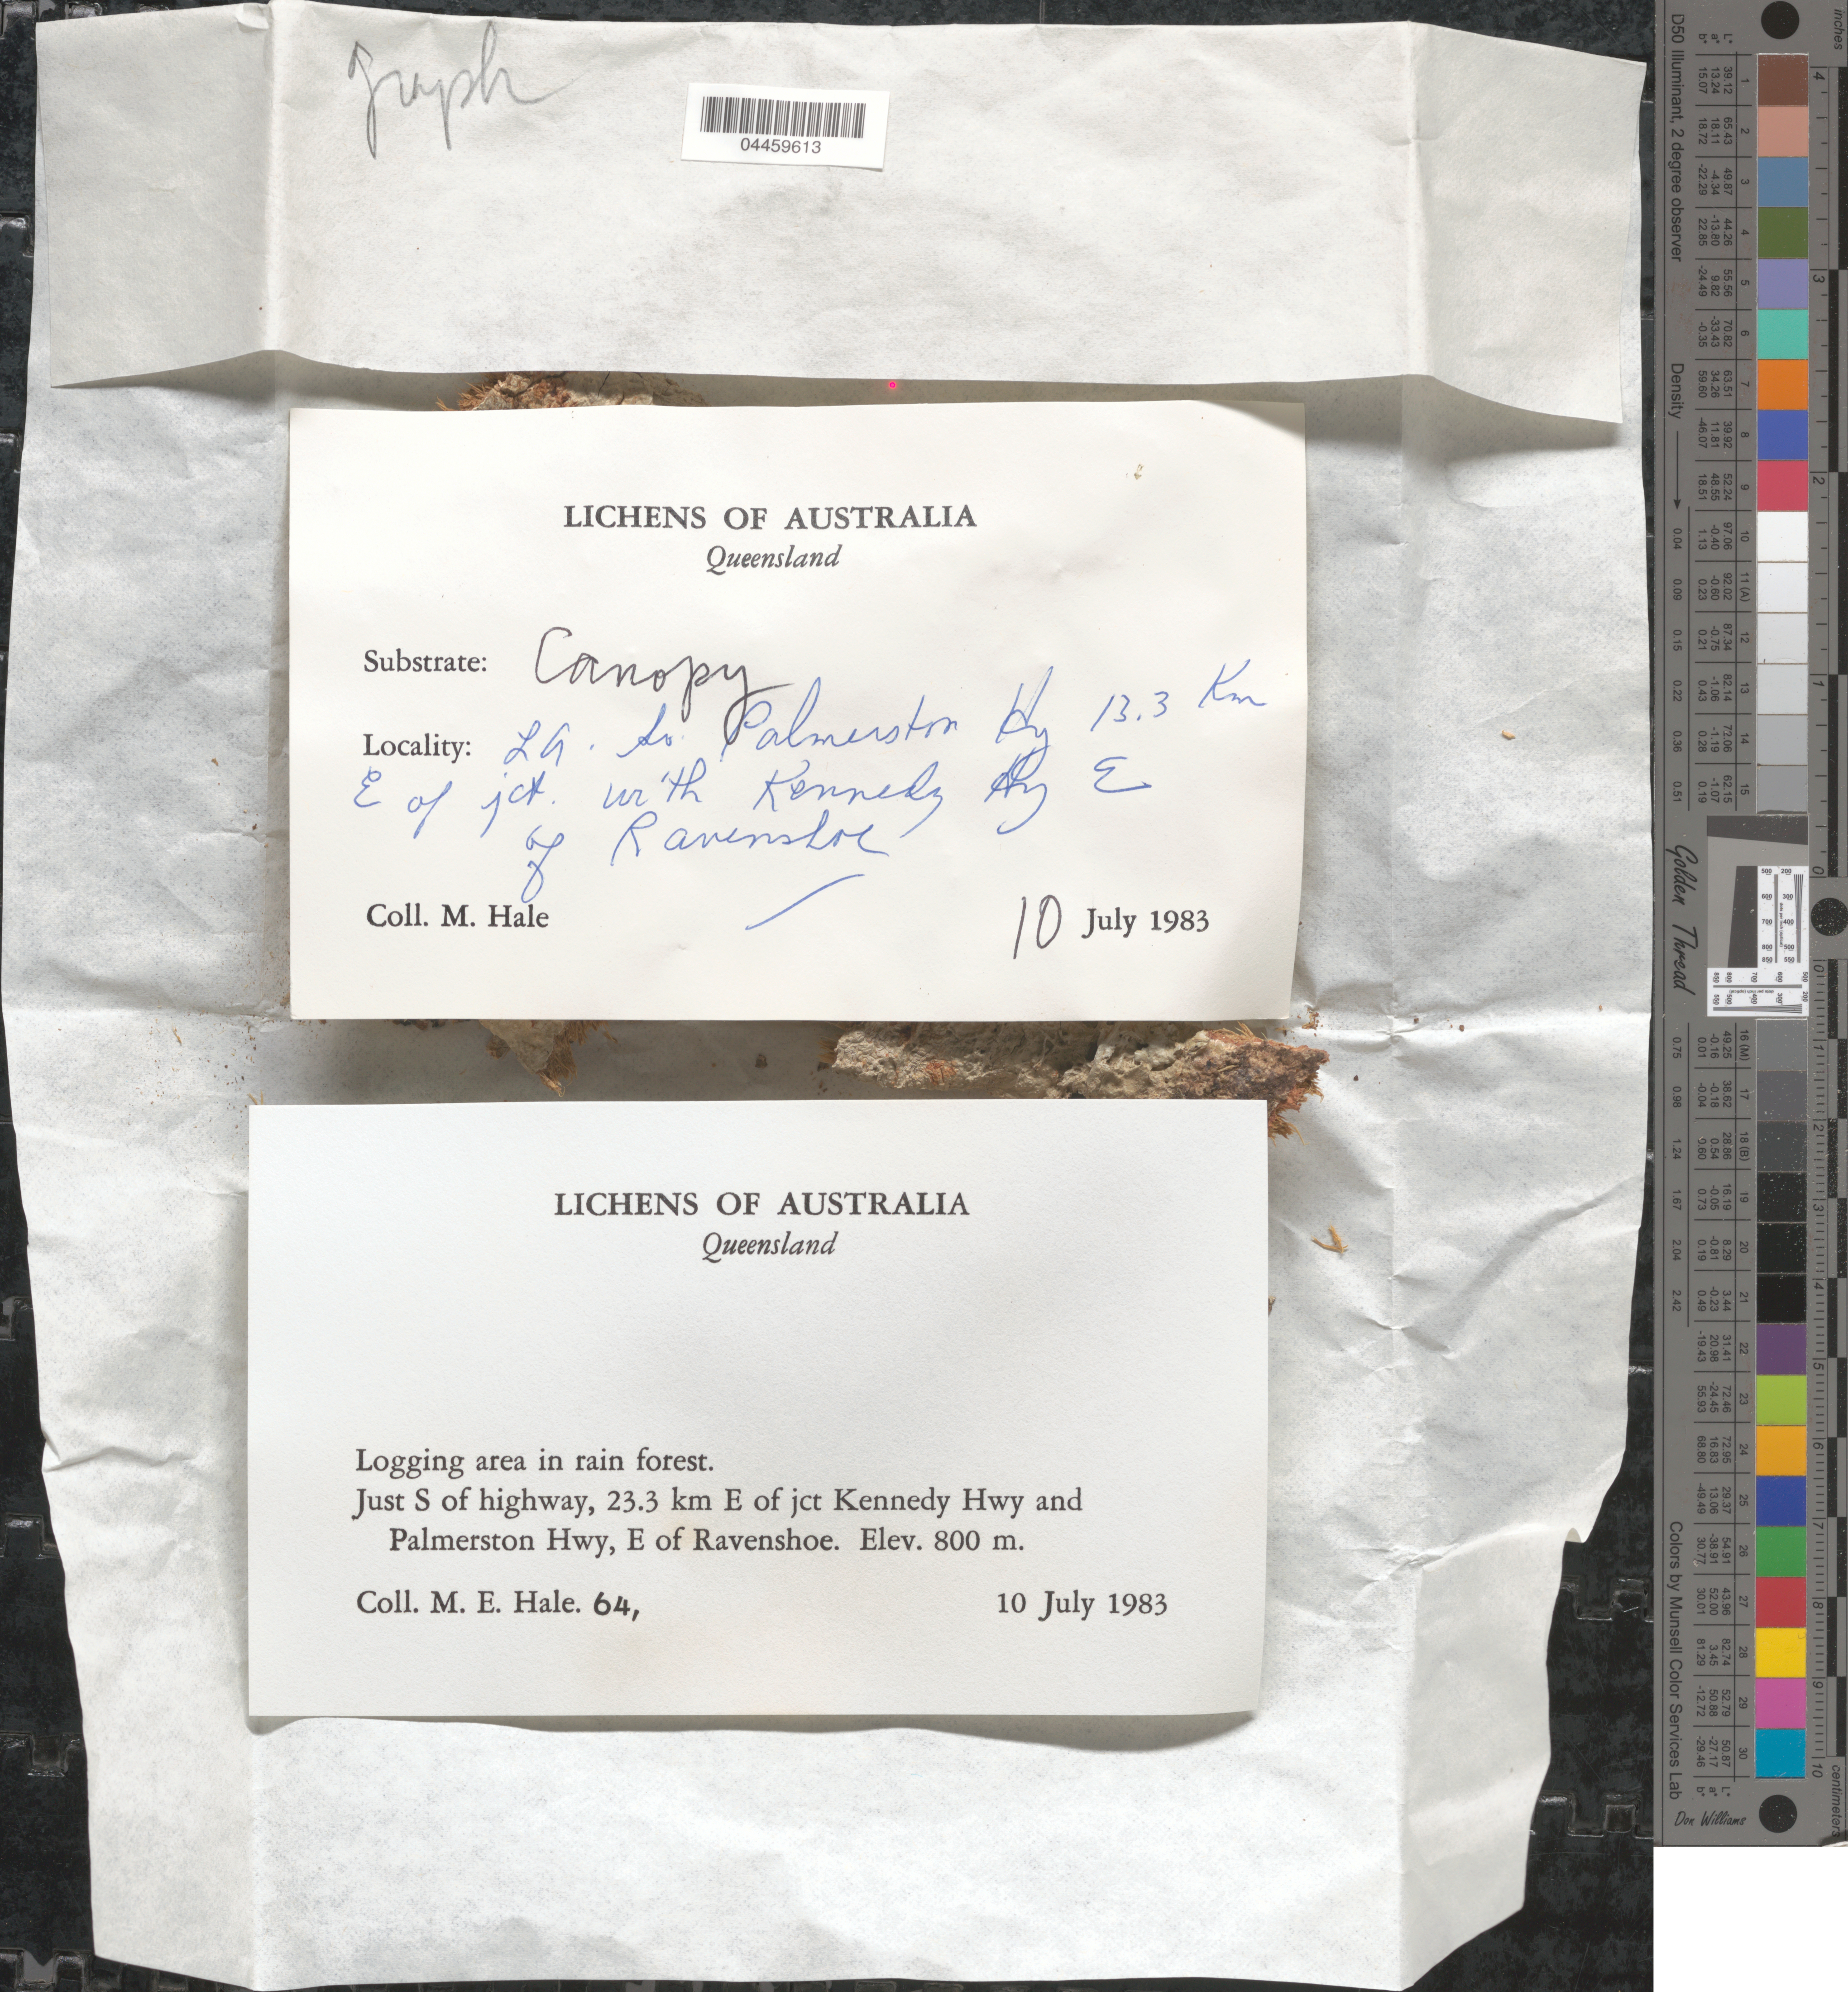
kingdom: Fungi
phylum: Ascomycota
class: Lecanoromycetes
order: Ostropales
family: Graphidaceae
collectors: M. Hale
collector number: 64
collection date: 1983-07-10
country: Australia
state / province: Queensland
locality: La. of Palmerston Hy 13.3 km E of jct with Kennedy Hwy E of Ravenshoe. Just S of highway, 23.3 km E of jct Kennedy Hwy and Palmerston Hwy, E of Ravenshoe.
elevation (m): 800